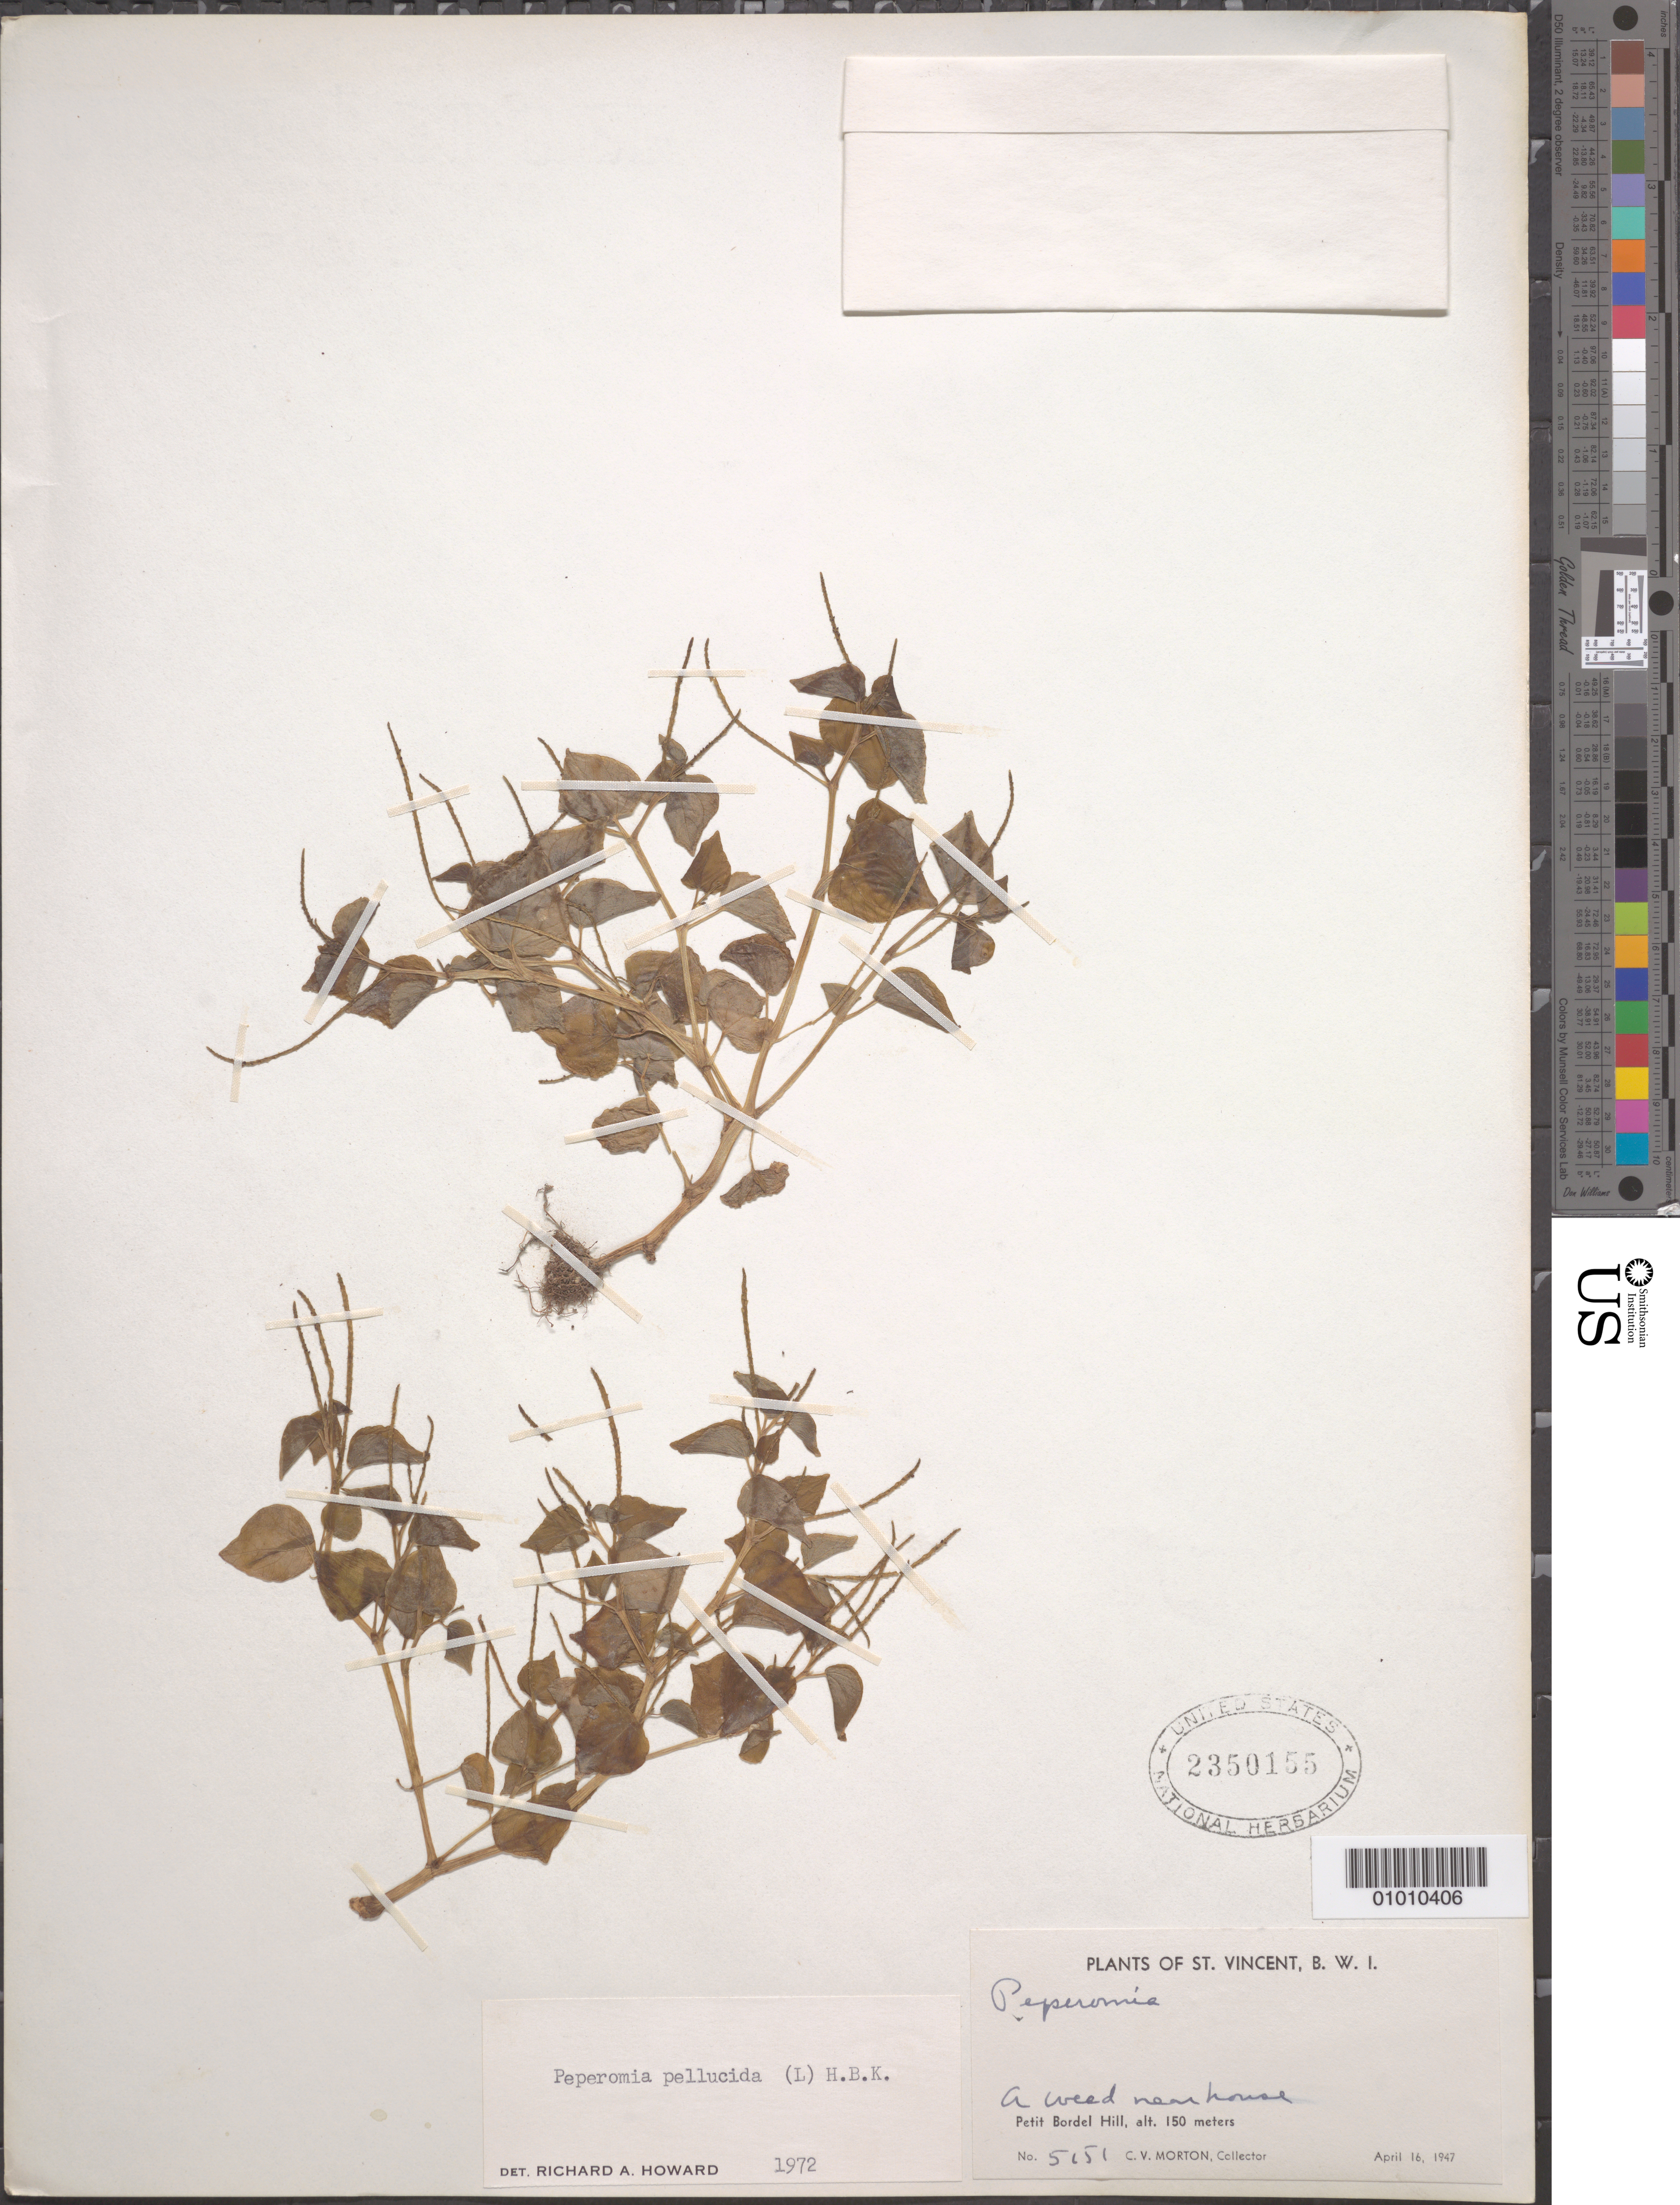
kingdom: Plantae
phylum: Tracheophyta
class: Magnoliopsida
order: Piperales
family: Piperaceae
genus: Peperomia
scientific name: Peperomia pellucida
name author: (L.) Kunth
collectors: C. V. Morton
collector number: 5151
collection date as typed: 16 Apr 1947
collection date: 1947-04-16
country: St. Vincent - Grenadines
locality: Petite Bordel Hill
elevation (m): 150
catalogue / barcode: US 2350155